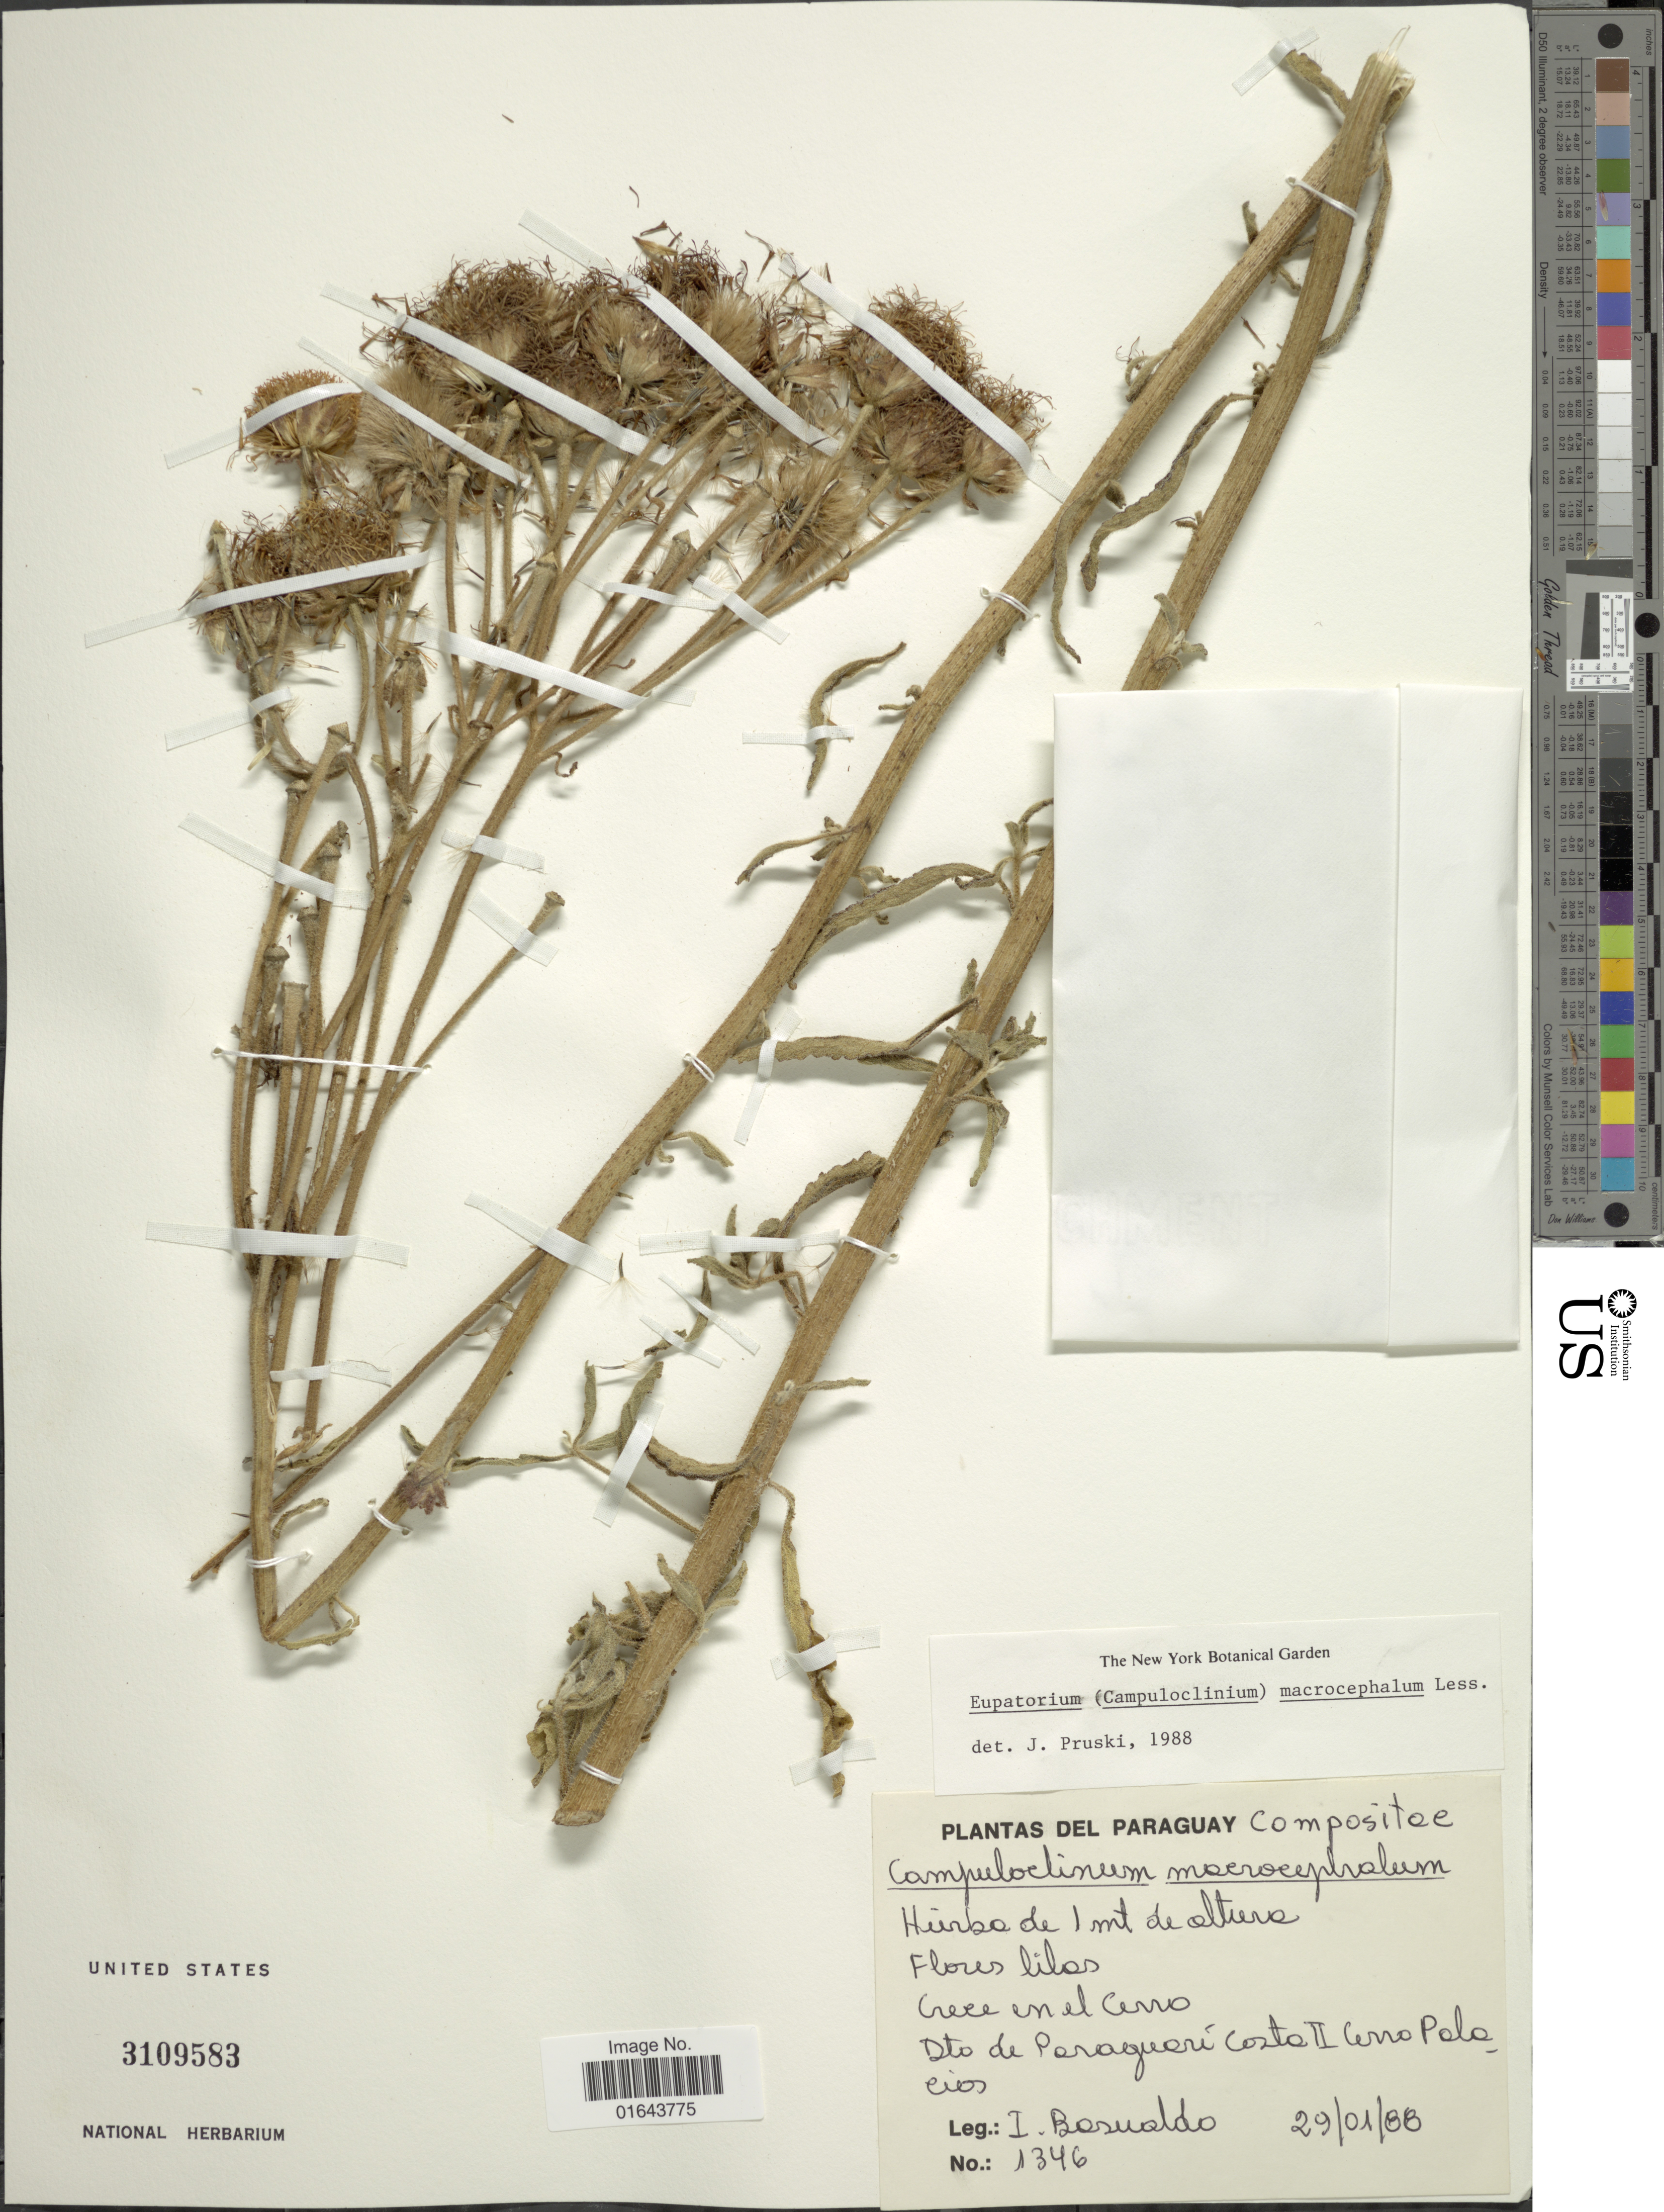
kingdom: Plantae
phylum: Tracheophyta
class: Magnoliopsida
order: Asterales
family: Asteraceae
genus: Campuloclinium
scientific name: Campuloclinium macrocephalum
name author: (Less.) DC.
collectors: I. Basualdo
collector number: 1346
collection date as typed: Transcribed d/m/y: 29/1/88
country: Paraguay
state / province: Paraguari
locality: Dto de Paraguari Coste II Cerro Palacios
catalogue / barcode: US 3109583